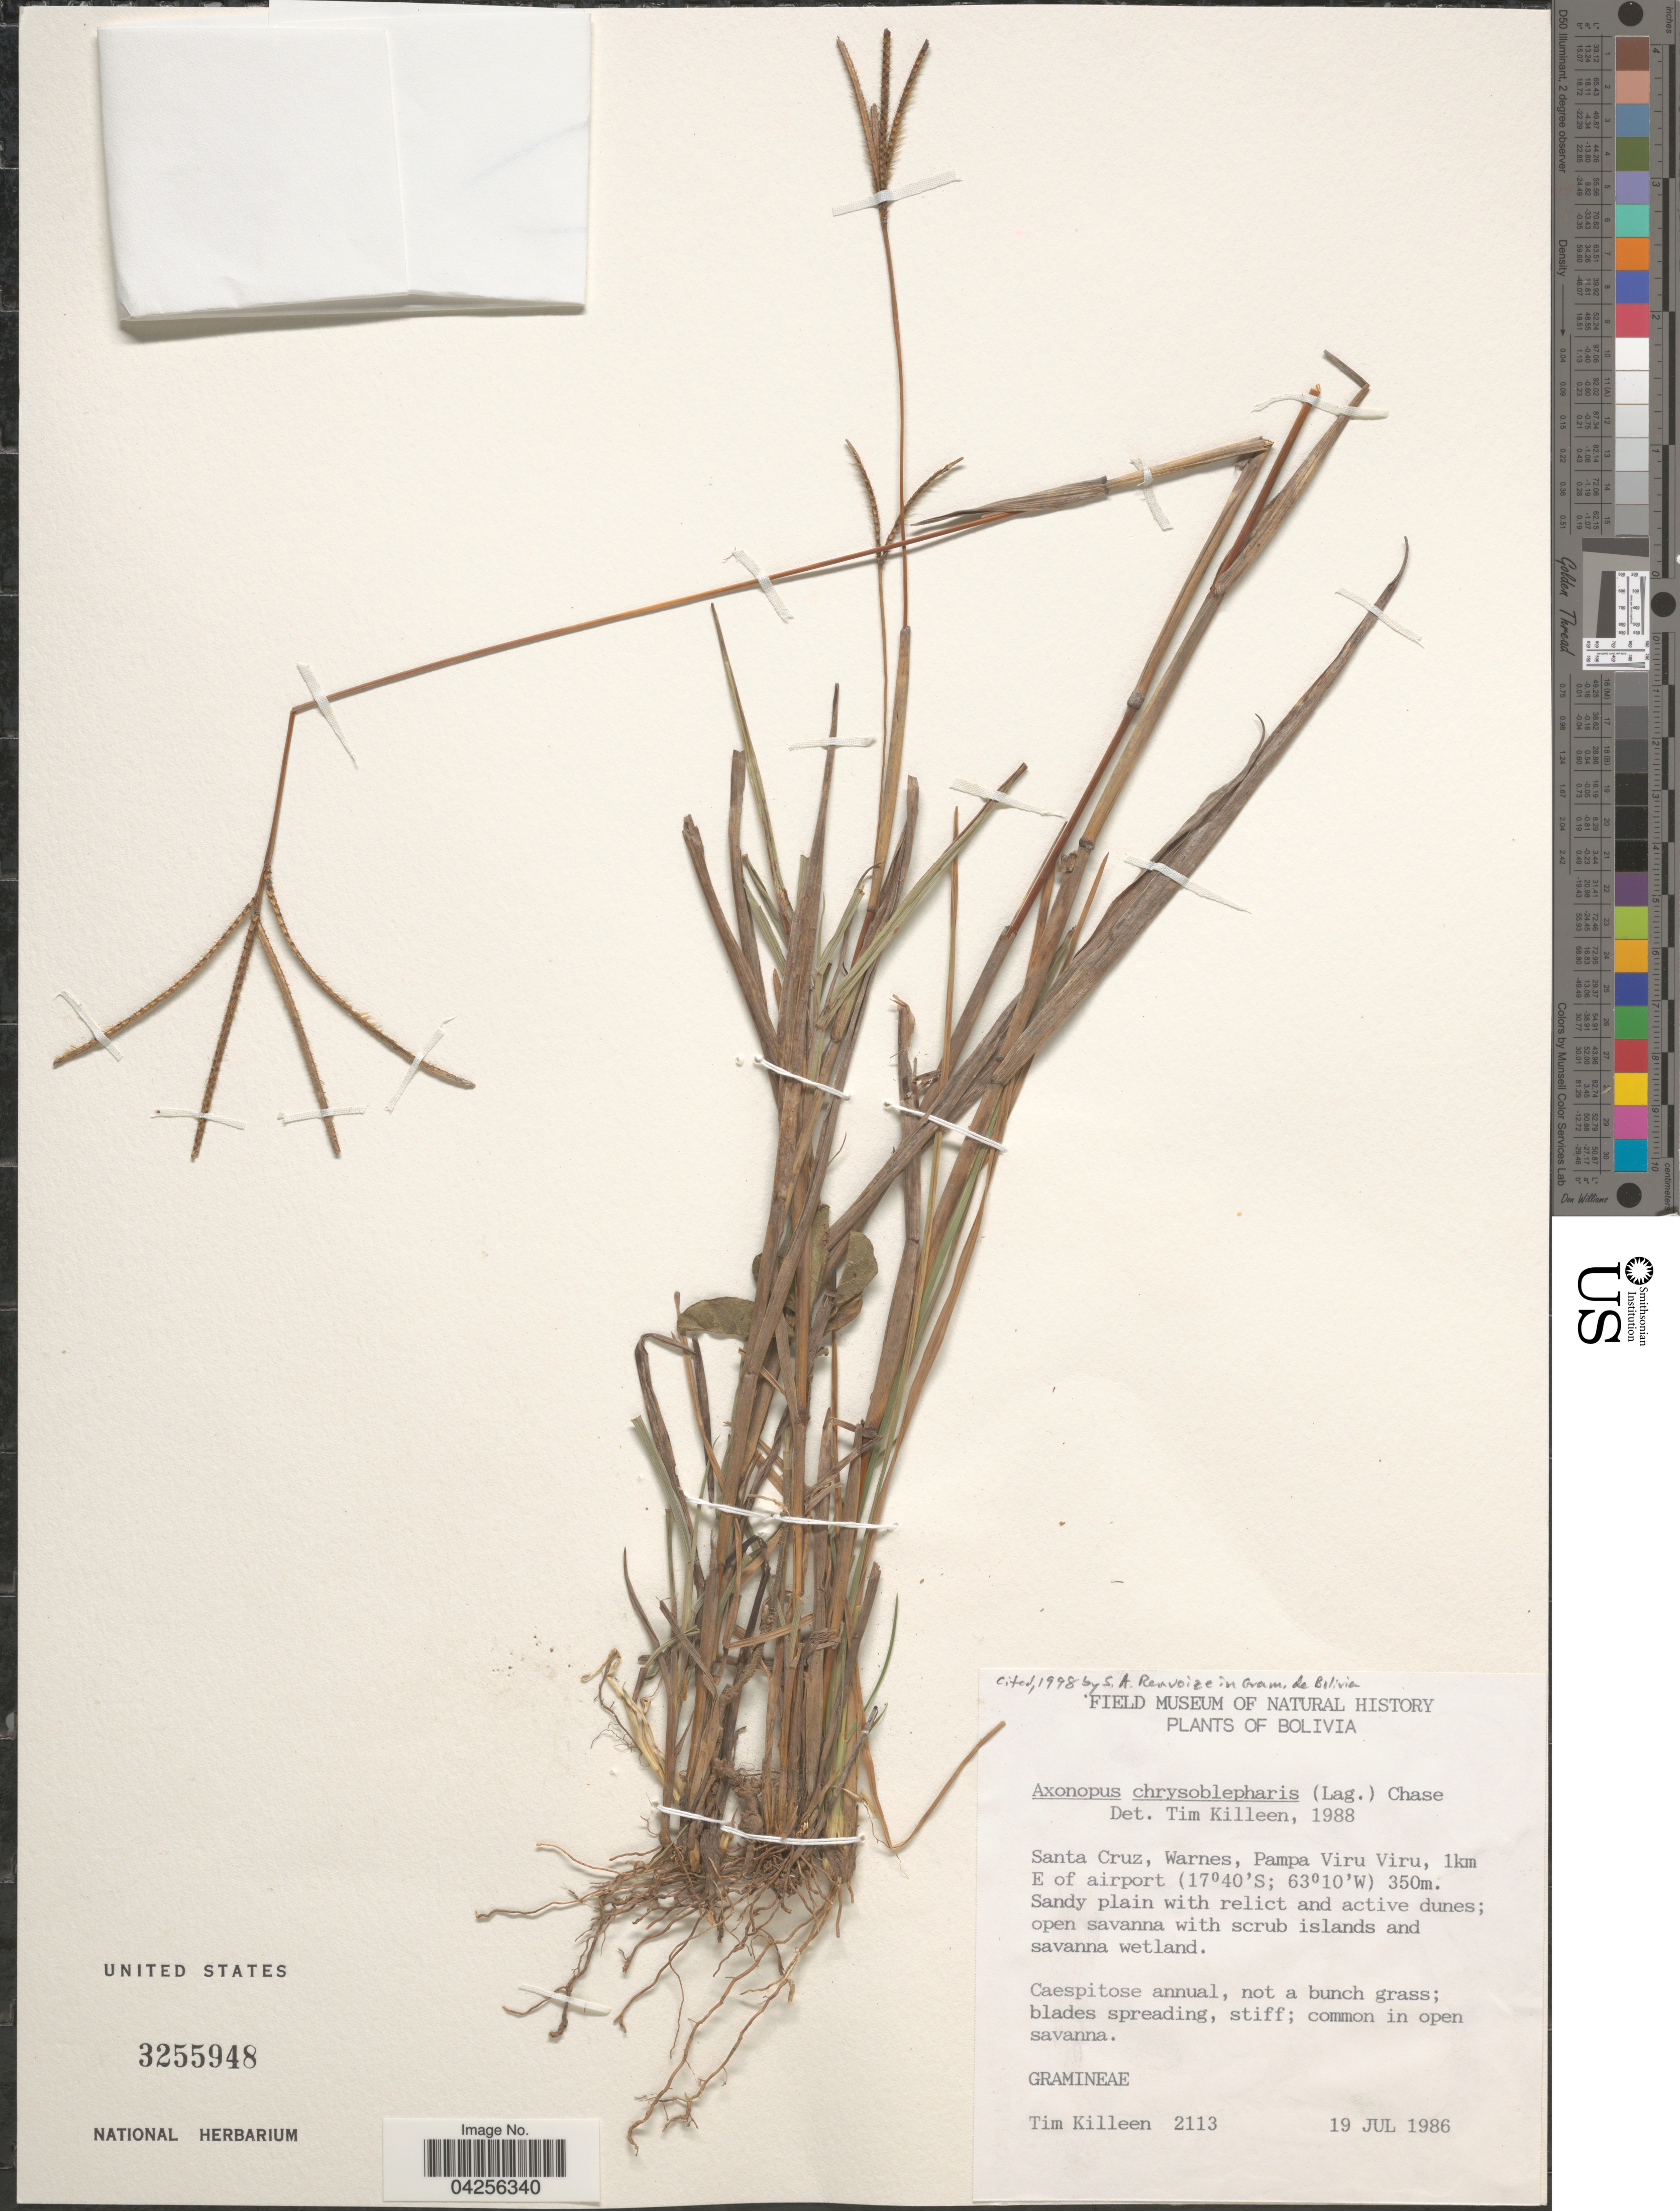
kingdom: Plantae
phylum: Tracheophyta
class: Liliopsida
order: Poales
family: Poaceae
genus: Axonopus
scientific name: Axonopus chrysoblepharis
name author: (Lag.) Chase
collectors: T. J. Killeen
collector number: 2113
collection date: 1986-07-19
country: Bolivia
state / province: Santa Cruz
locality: Warnes, Pampa Viru Viru, 1km E of airport.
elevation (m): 350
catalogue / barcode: US 3255948